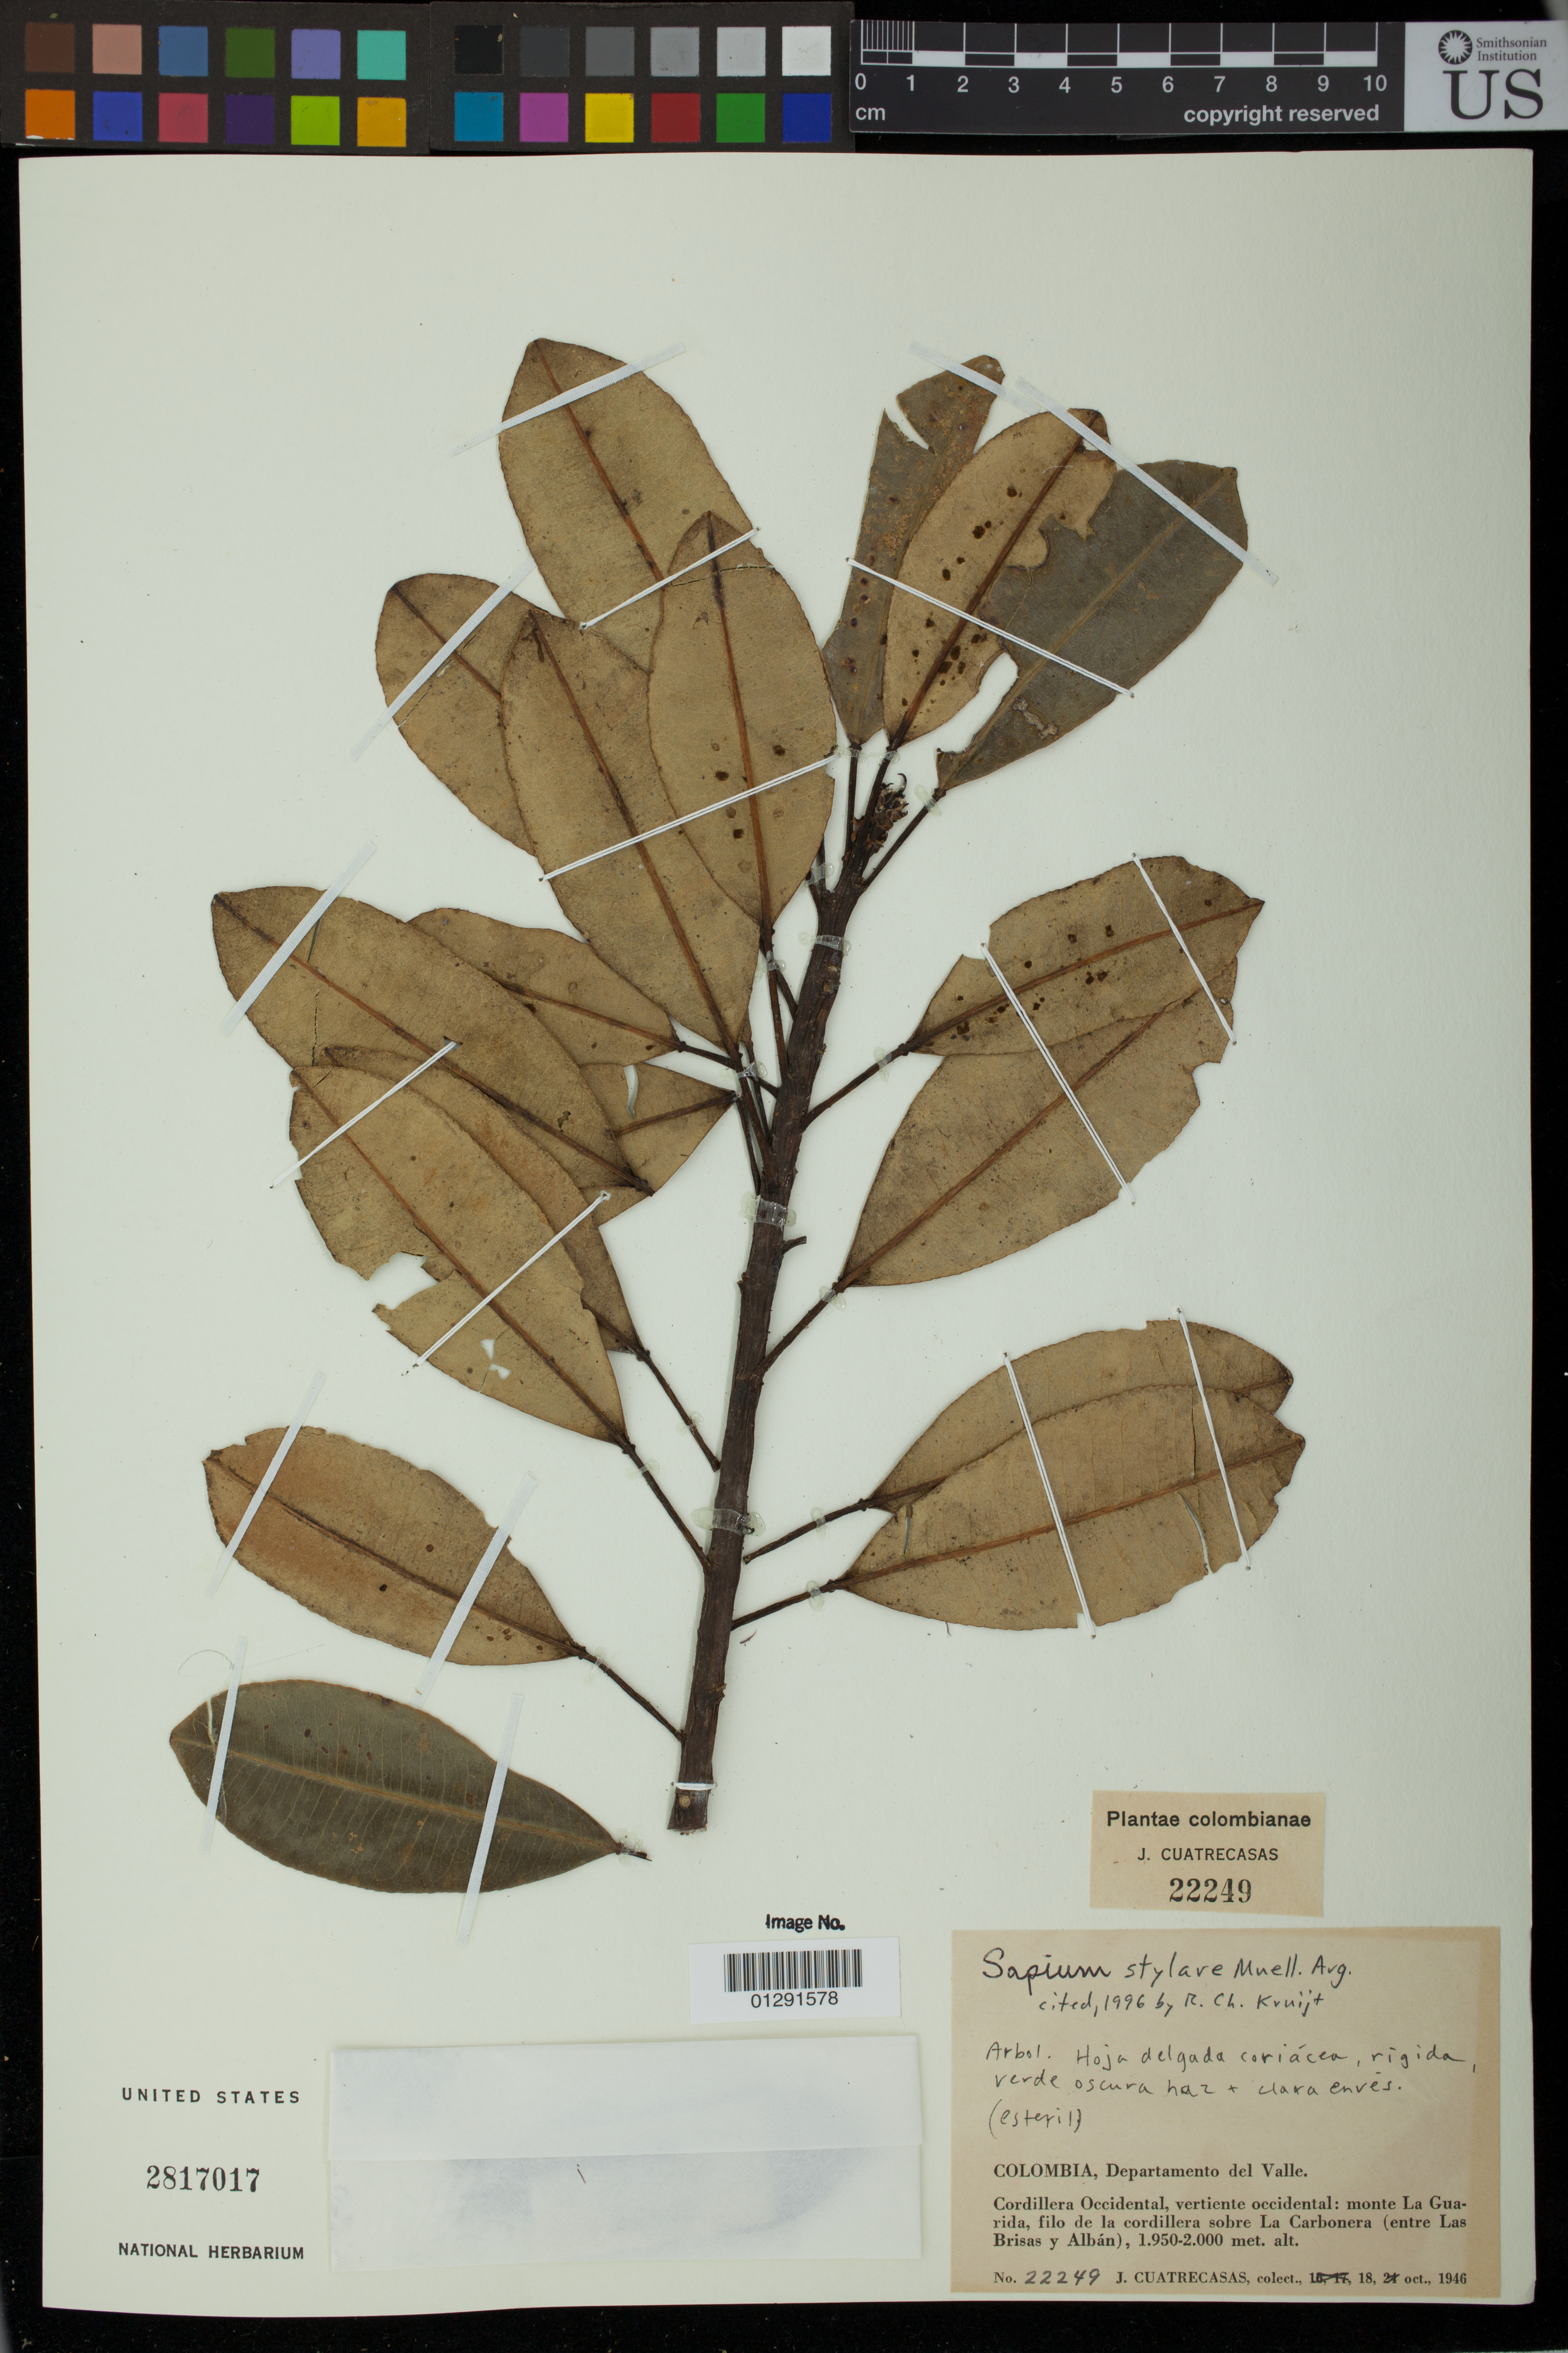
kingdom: Plantae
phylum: Tracheophyta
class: Magnoliopsida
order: Malpighiales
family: Euphorbiaceae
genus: Sapium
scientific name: Sapium stylare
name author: Müll. Arg.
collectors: J. Cuatrecasas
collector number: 22249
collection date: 1946-10-18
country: Colombia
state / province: Valle del Cauca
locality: Cordillera Occidental, vertiente Occidental: monte La Guarida, filo de la cordillera sobre La Carbonera (entre Las Brisas y Alban)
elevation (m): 1950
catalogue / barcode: US 2817017